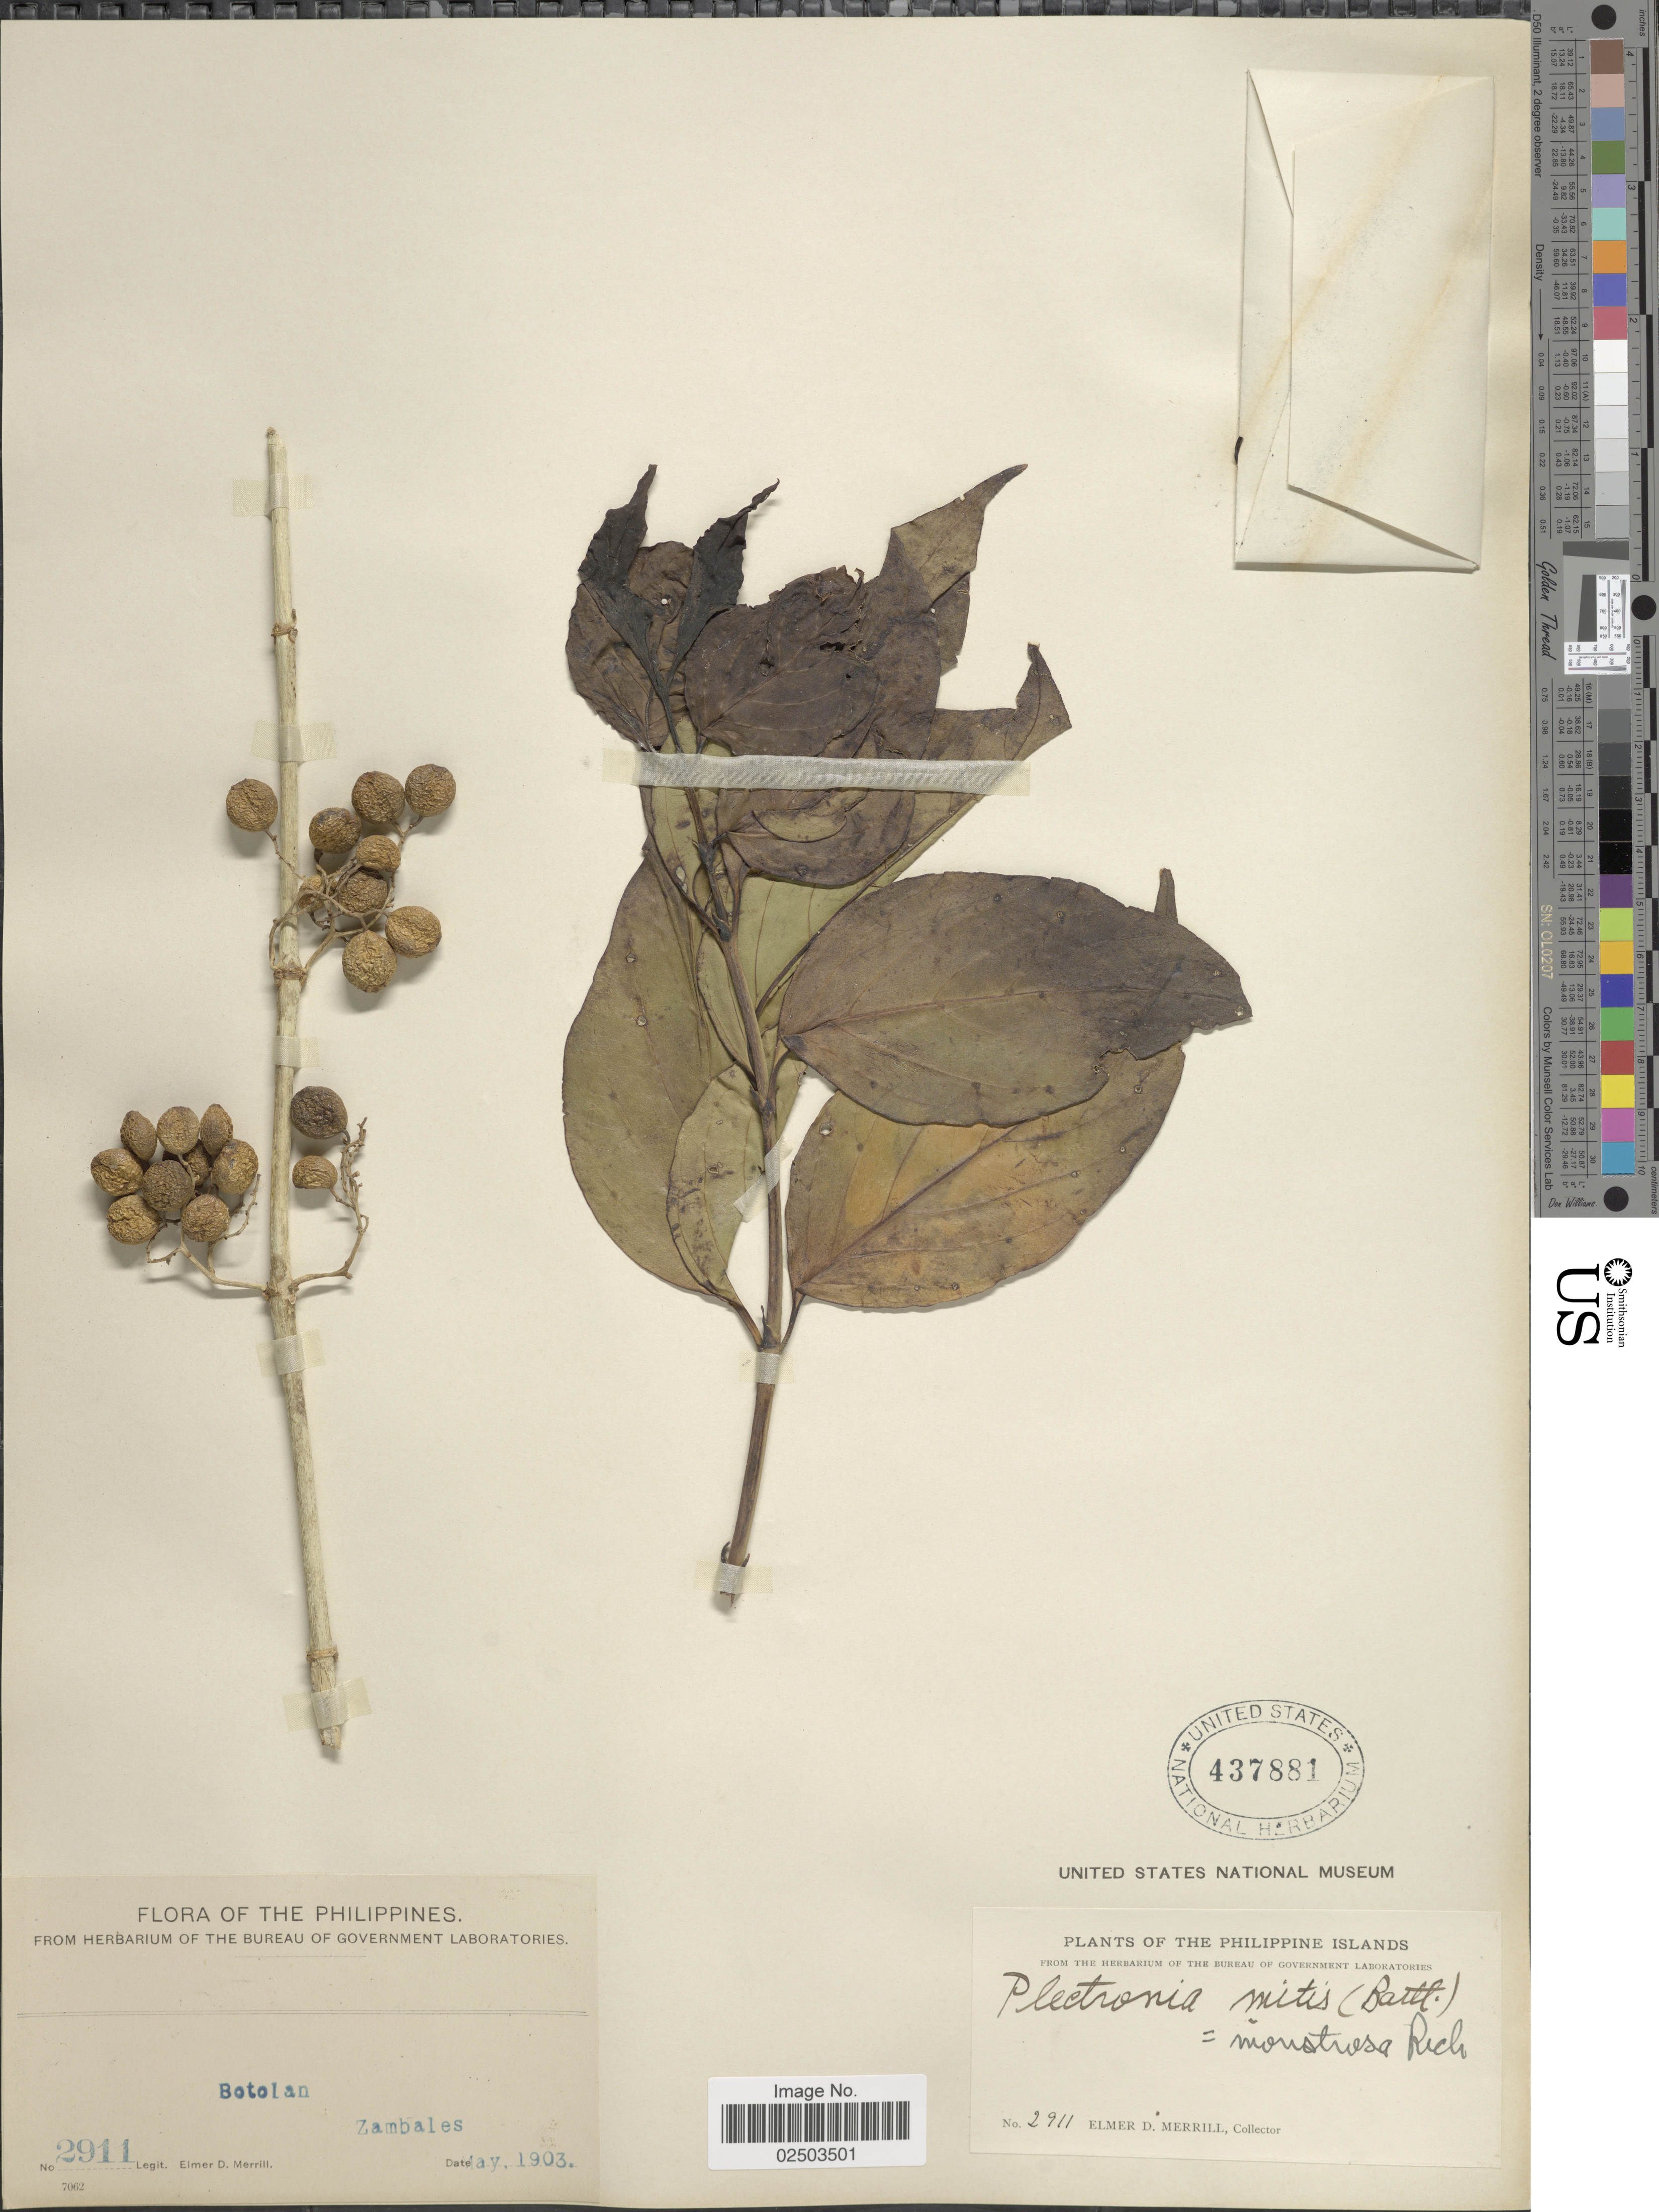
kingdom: Plantae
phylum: Tracheophyta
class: Magnoliopsida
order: Gentianales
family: Rubiaceae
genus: Canthium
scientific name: Canthium monstrosum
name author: (A. Rich.) Merr.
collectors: E. D. Merrill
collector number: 2911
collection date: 1903-05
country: Philippines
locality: Philippine Islands, Botolan, Zambales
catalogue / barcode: US 437881